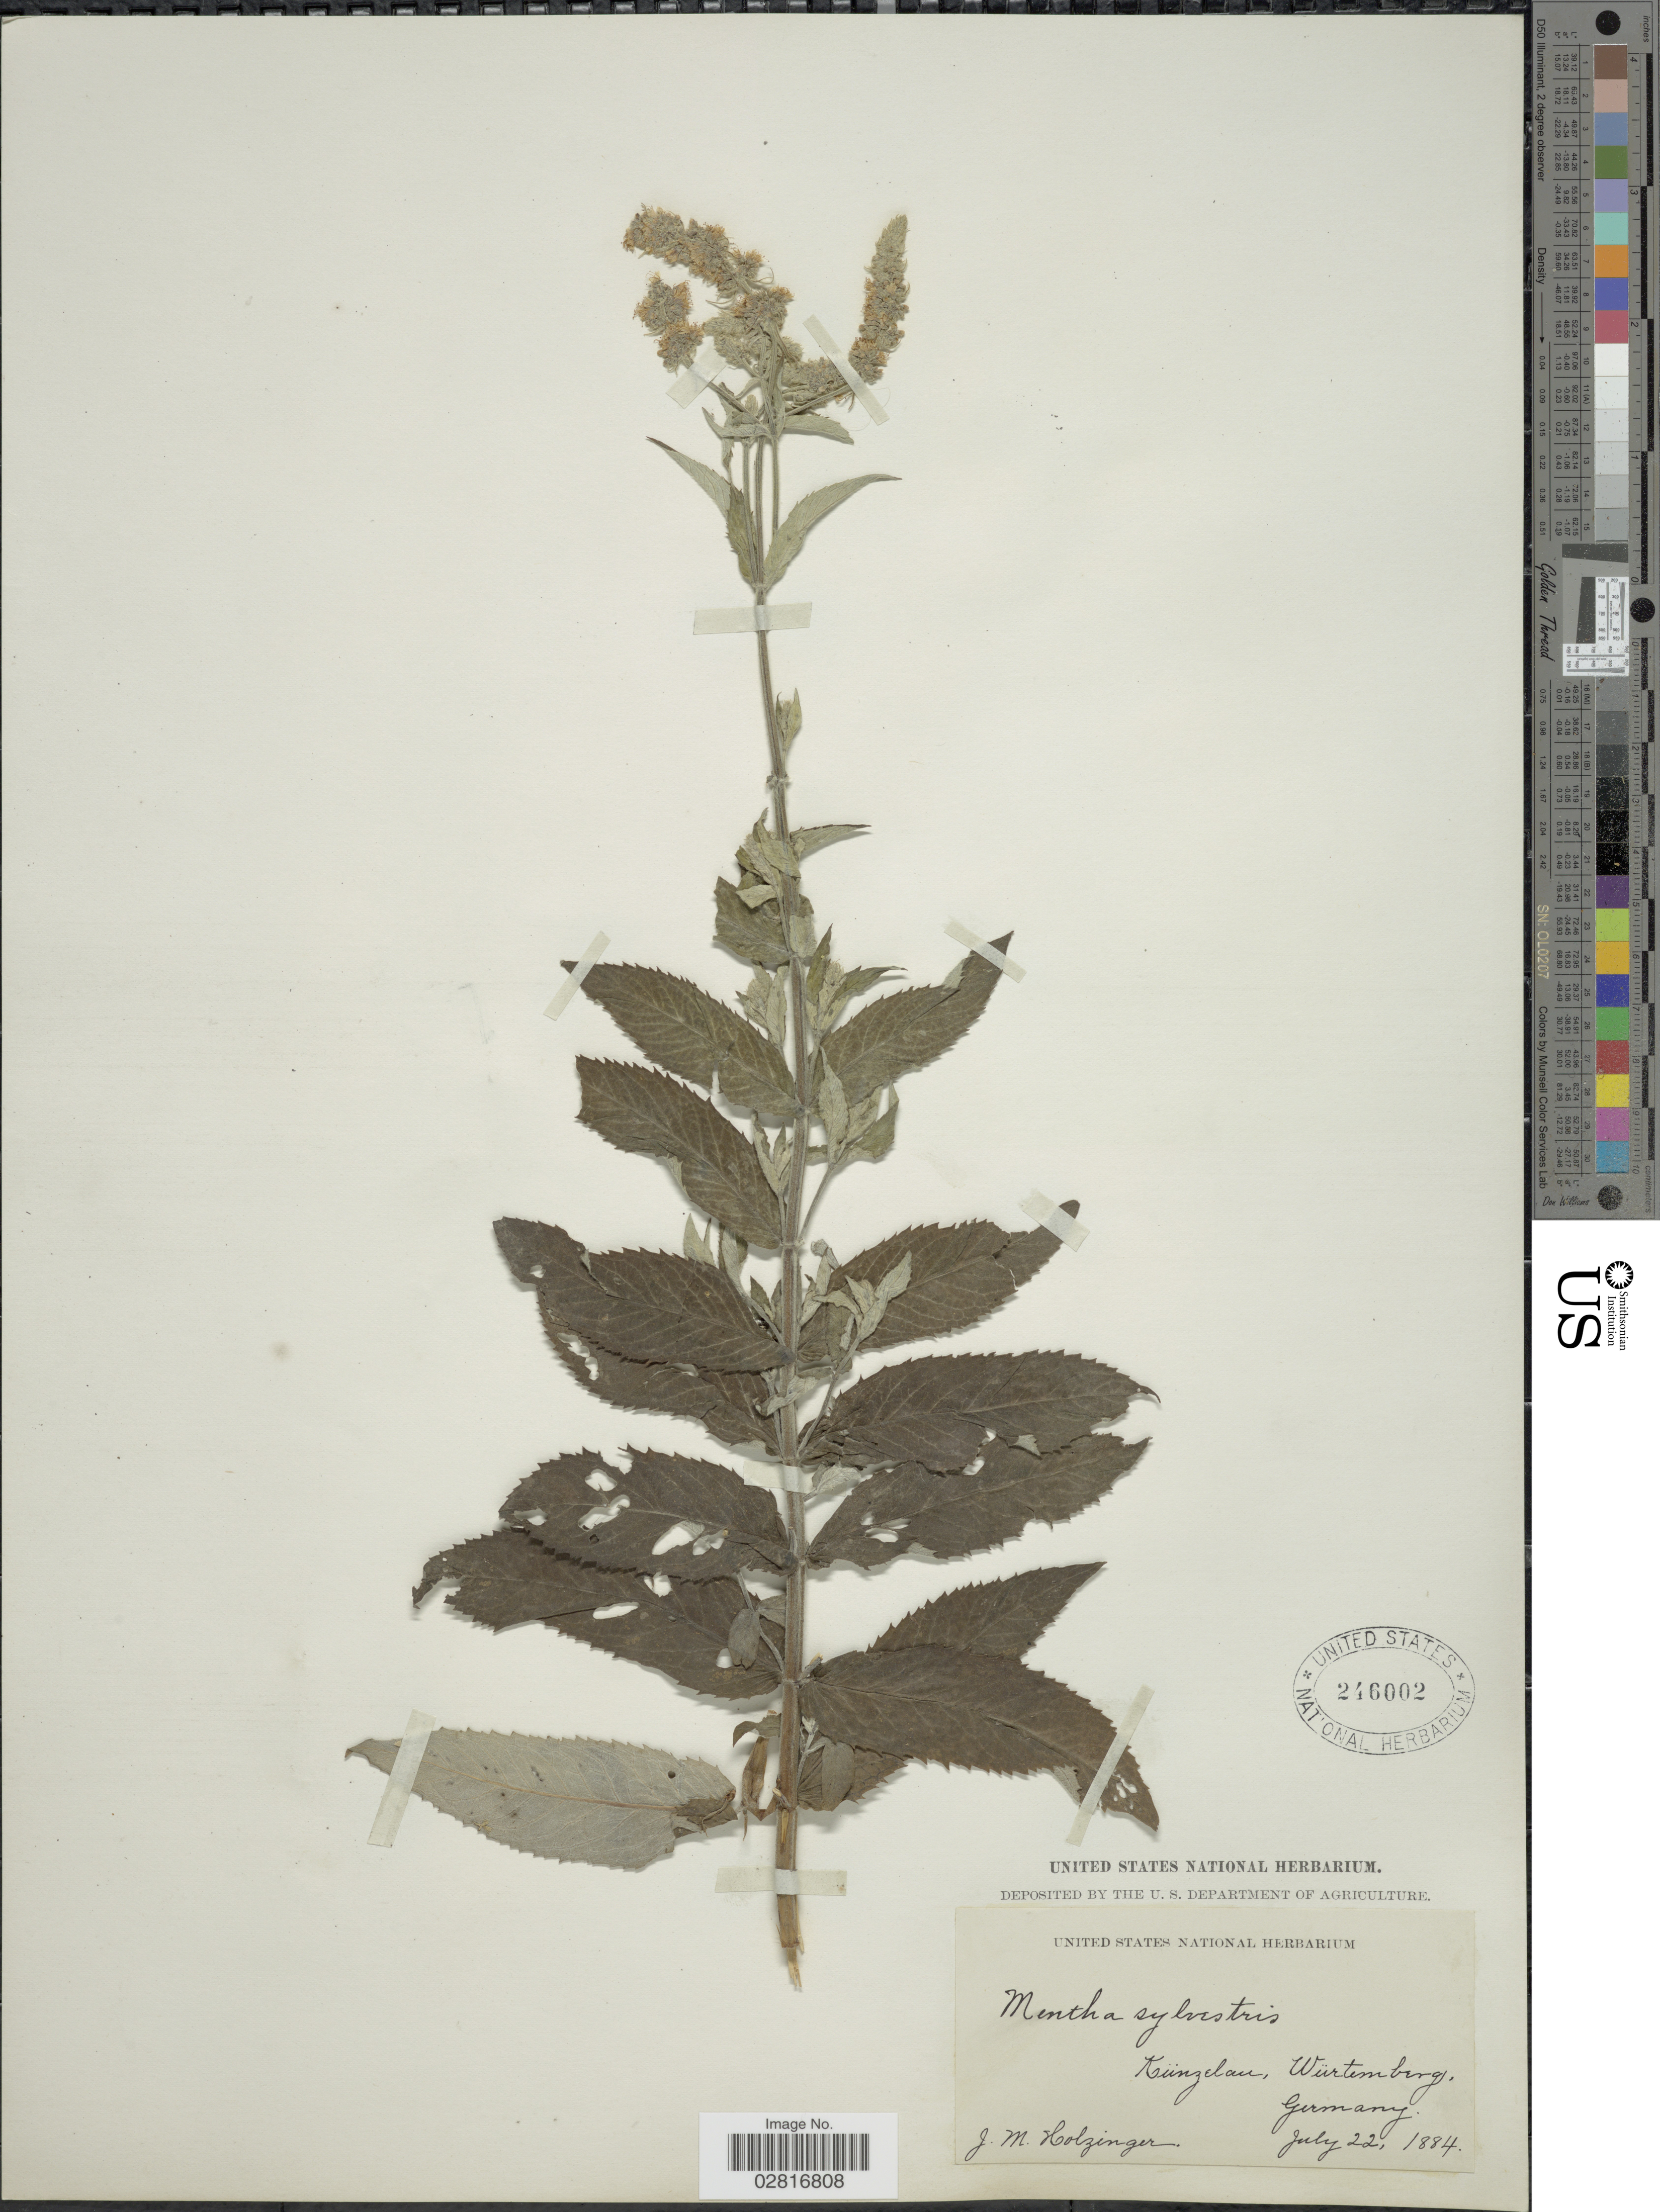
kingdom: Plantae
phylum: Tracheophyta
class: Magnoliopsida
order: Lamiales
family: Lamiaceae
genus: Mentha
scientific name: Mentha sylvestris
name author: L.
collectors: J. M. Holzinger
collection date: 1884-07-22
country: Germany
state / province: Baden-Württemberg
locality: Künzelau, Würtemberg, Germany.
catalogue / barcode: US 246002